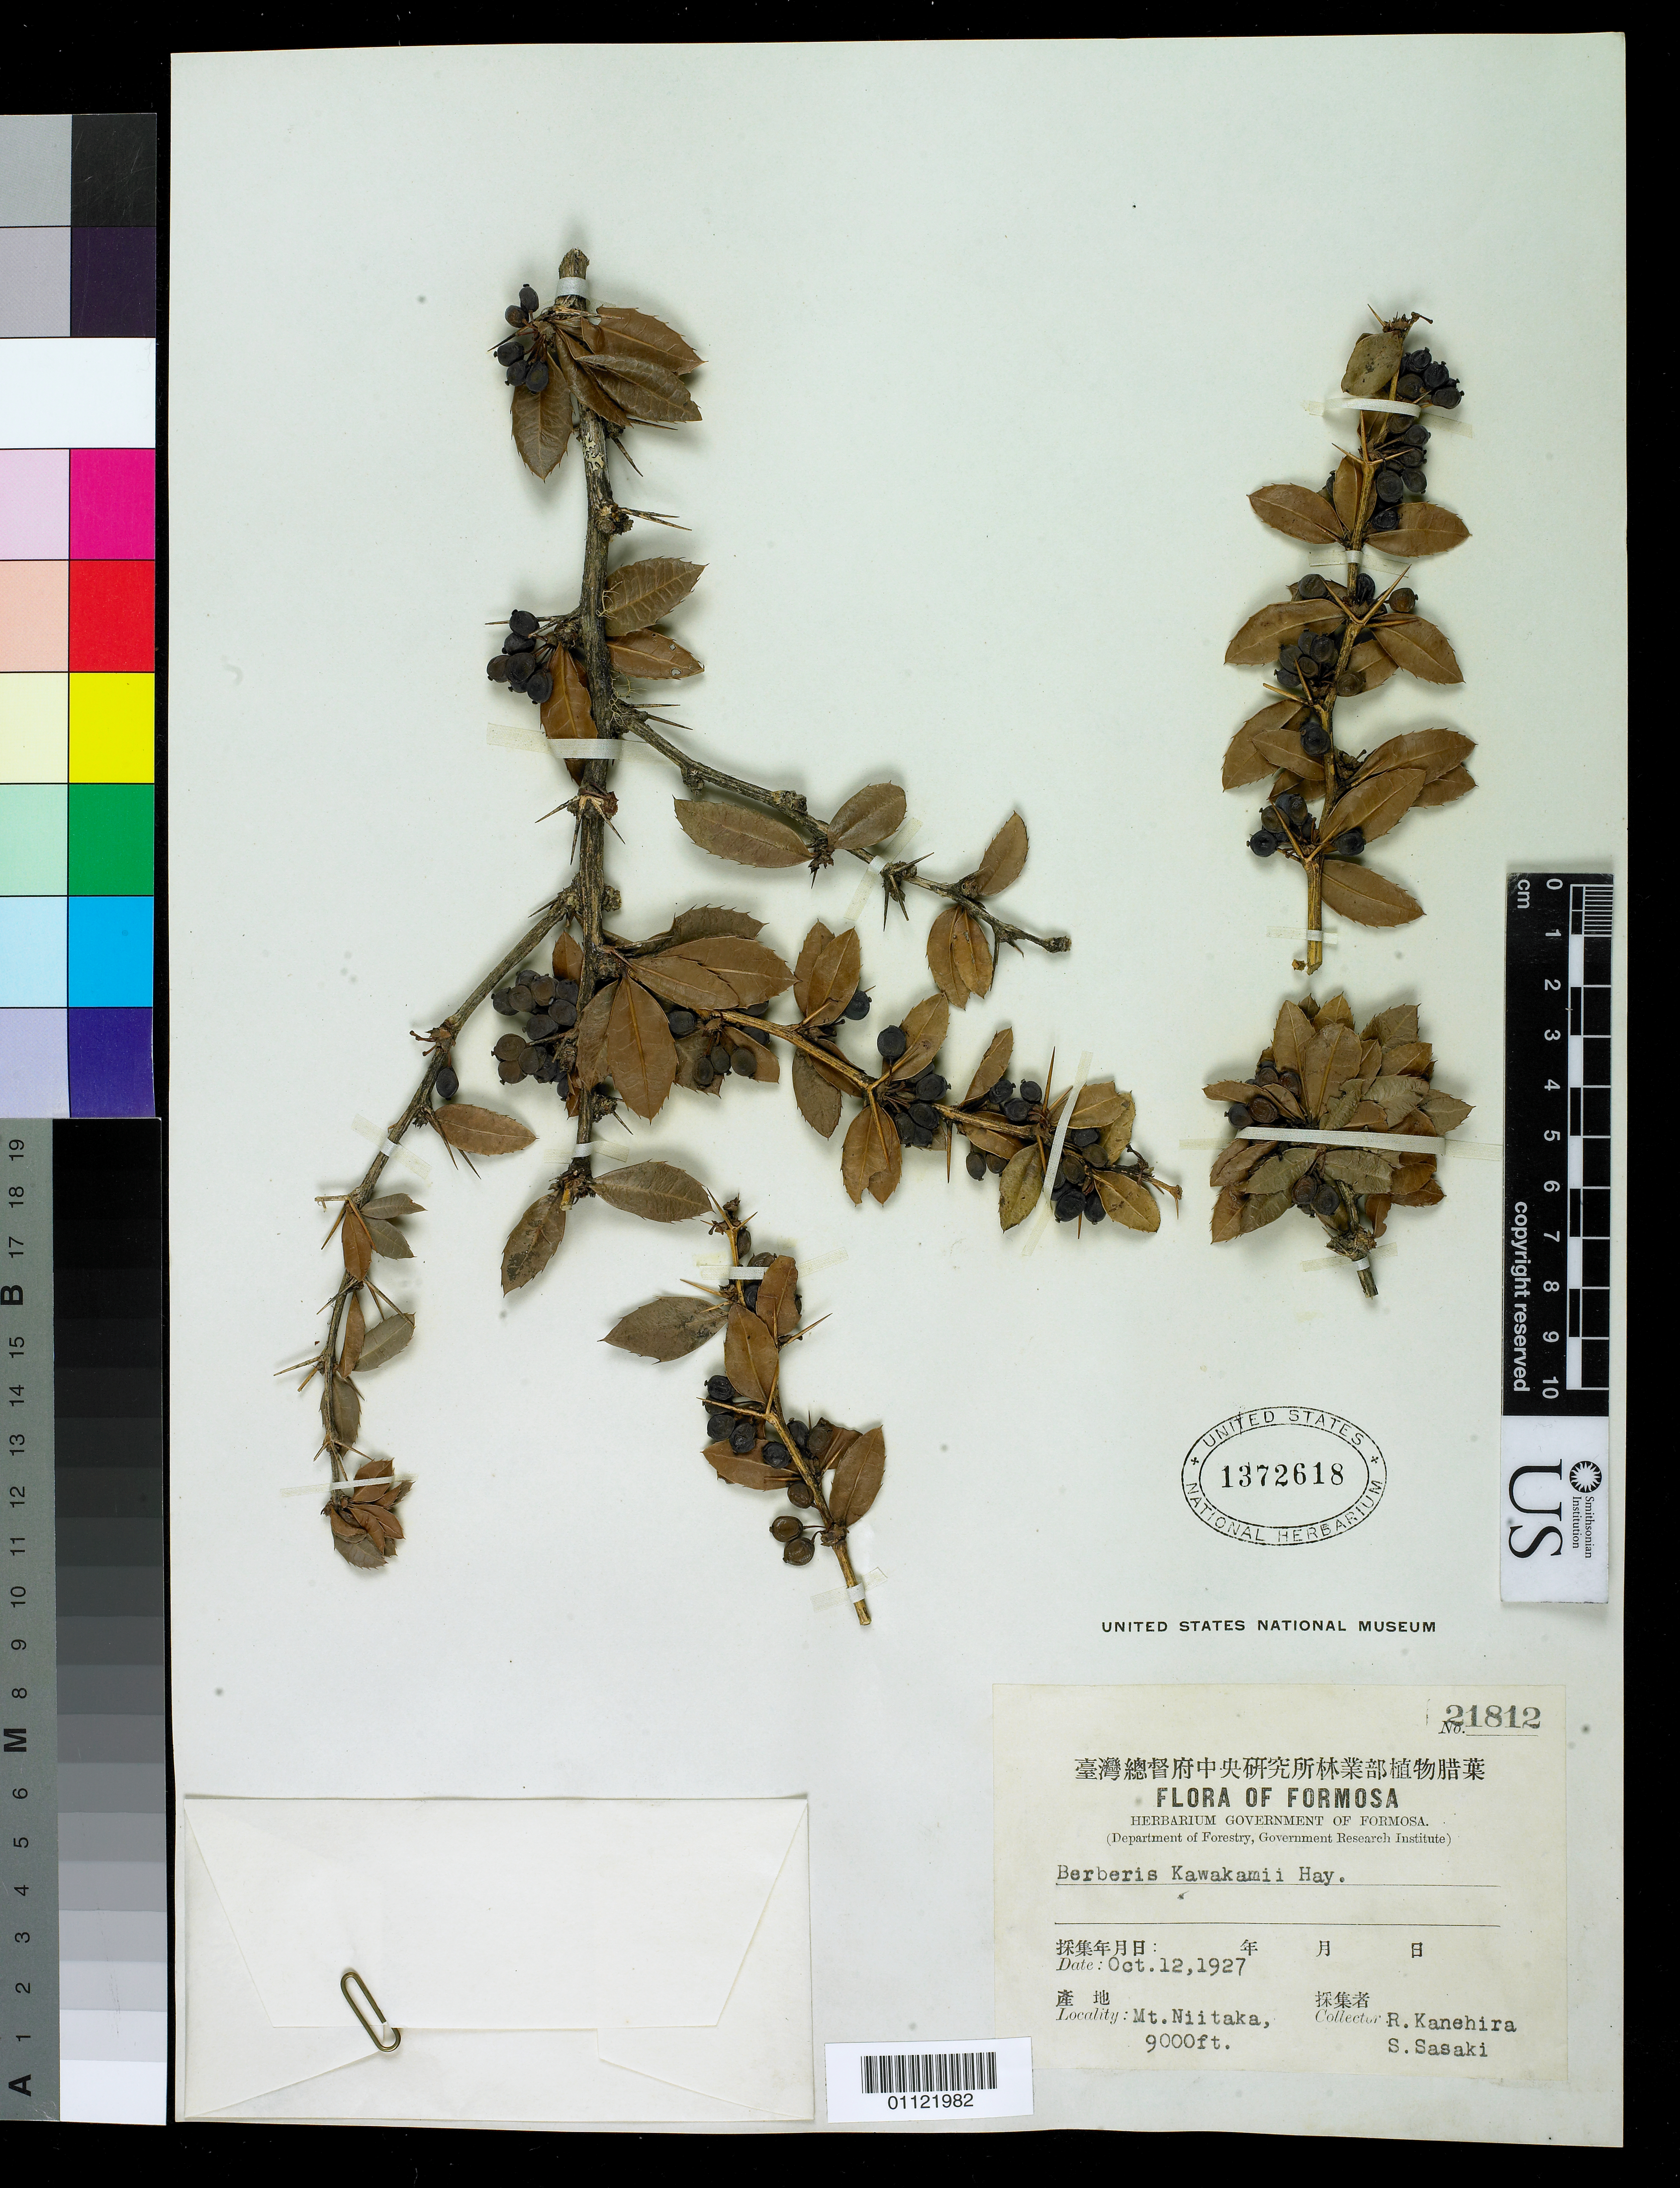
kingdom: Plantae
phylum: Tracheophyta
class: Magnoliopsida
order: Ranunculales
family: Berberidaceae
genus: Berberis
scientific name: Berberis kawakamii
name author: Hayata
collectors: R. Kanehira & S. Sasaki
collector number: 21812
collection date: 1927-10-12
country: Taiwan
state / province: Nantou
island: Taiwan [Formosa]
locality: Mt. Niitaka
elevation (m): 2743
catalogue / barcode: US 1372618